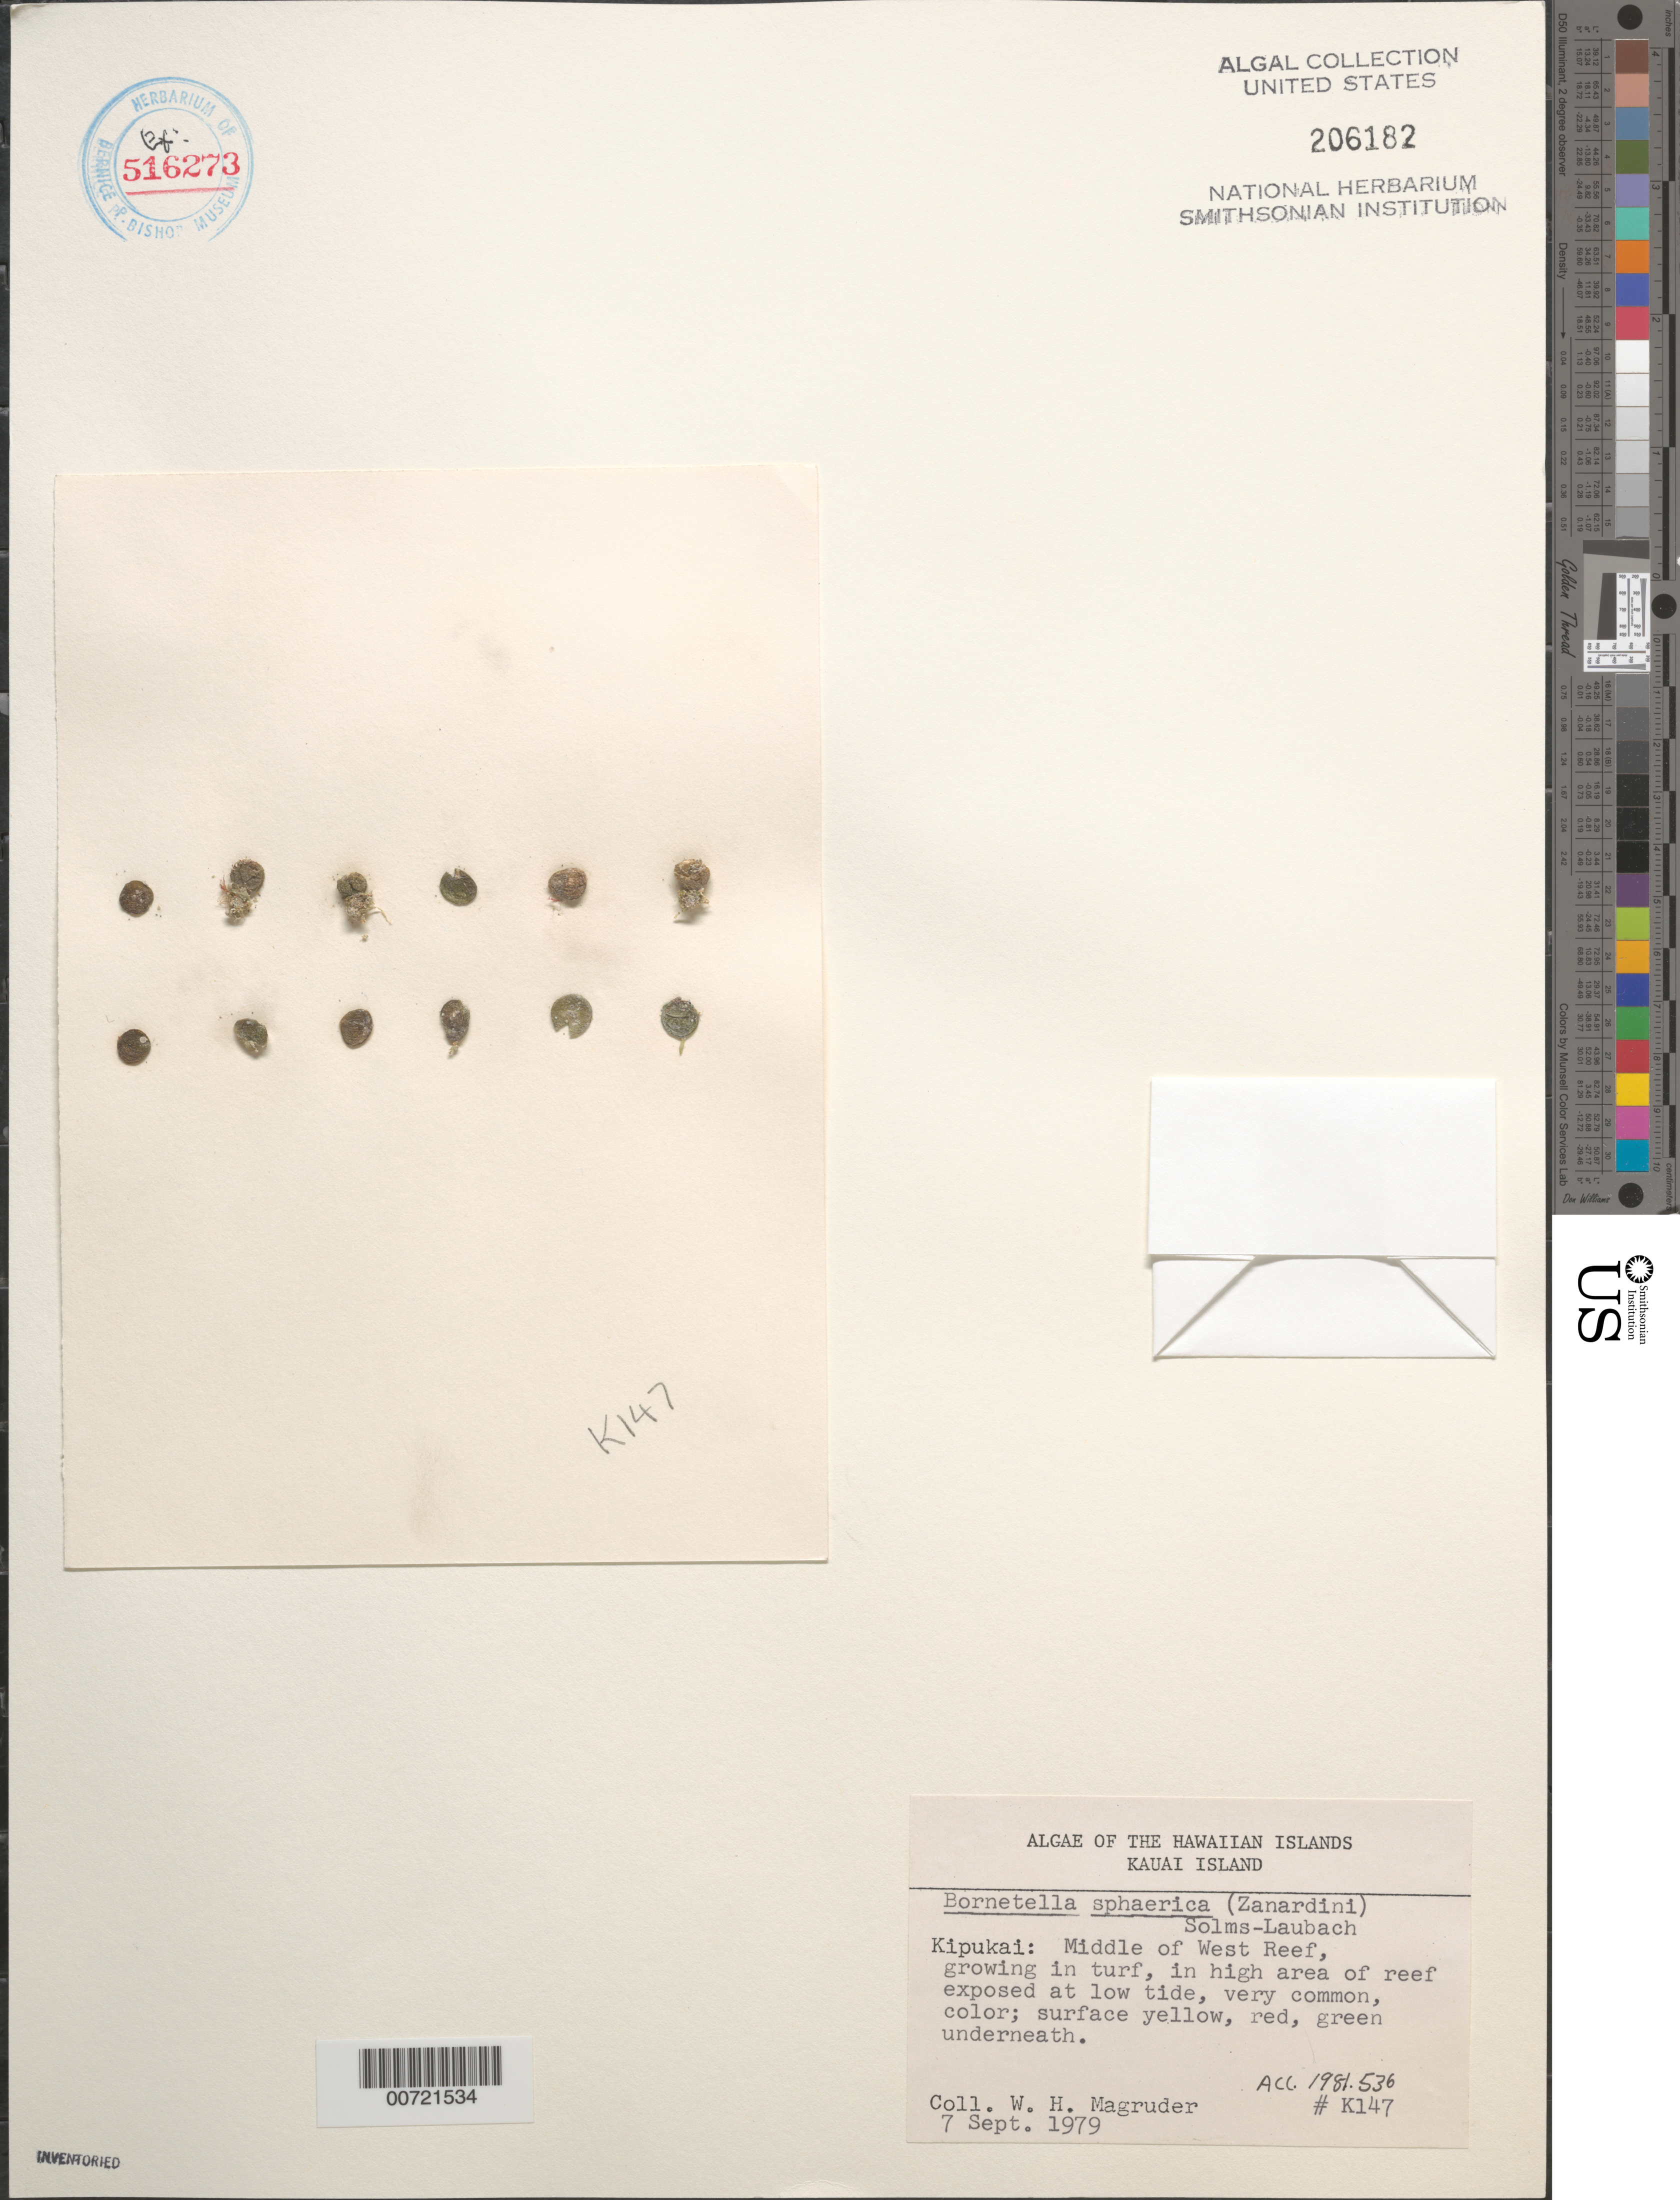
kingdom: Plantae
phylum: Chlorophyta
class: Ulvophyceae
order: Dasycladales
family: Dasycladaceae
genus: Bornetella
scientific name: Bornetella sphaerica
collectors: W. Magruder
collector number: K147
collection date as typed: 07 Sep 1979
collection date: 1979-09-07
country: United States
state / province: Hawaii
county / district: Kaui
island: Kaua'i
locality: Kipukai, middle of West Reef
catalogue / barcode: US 206182